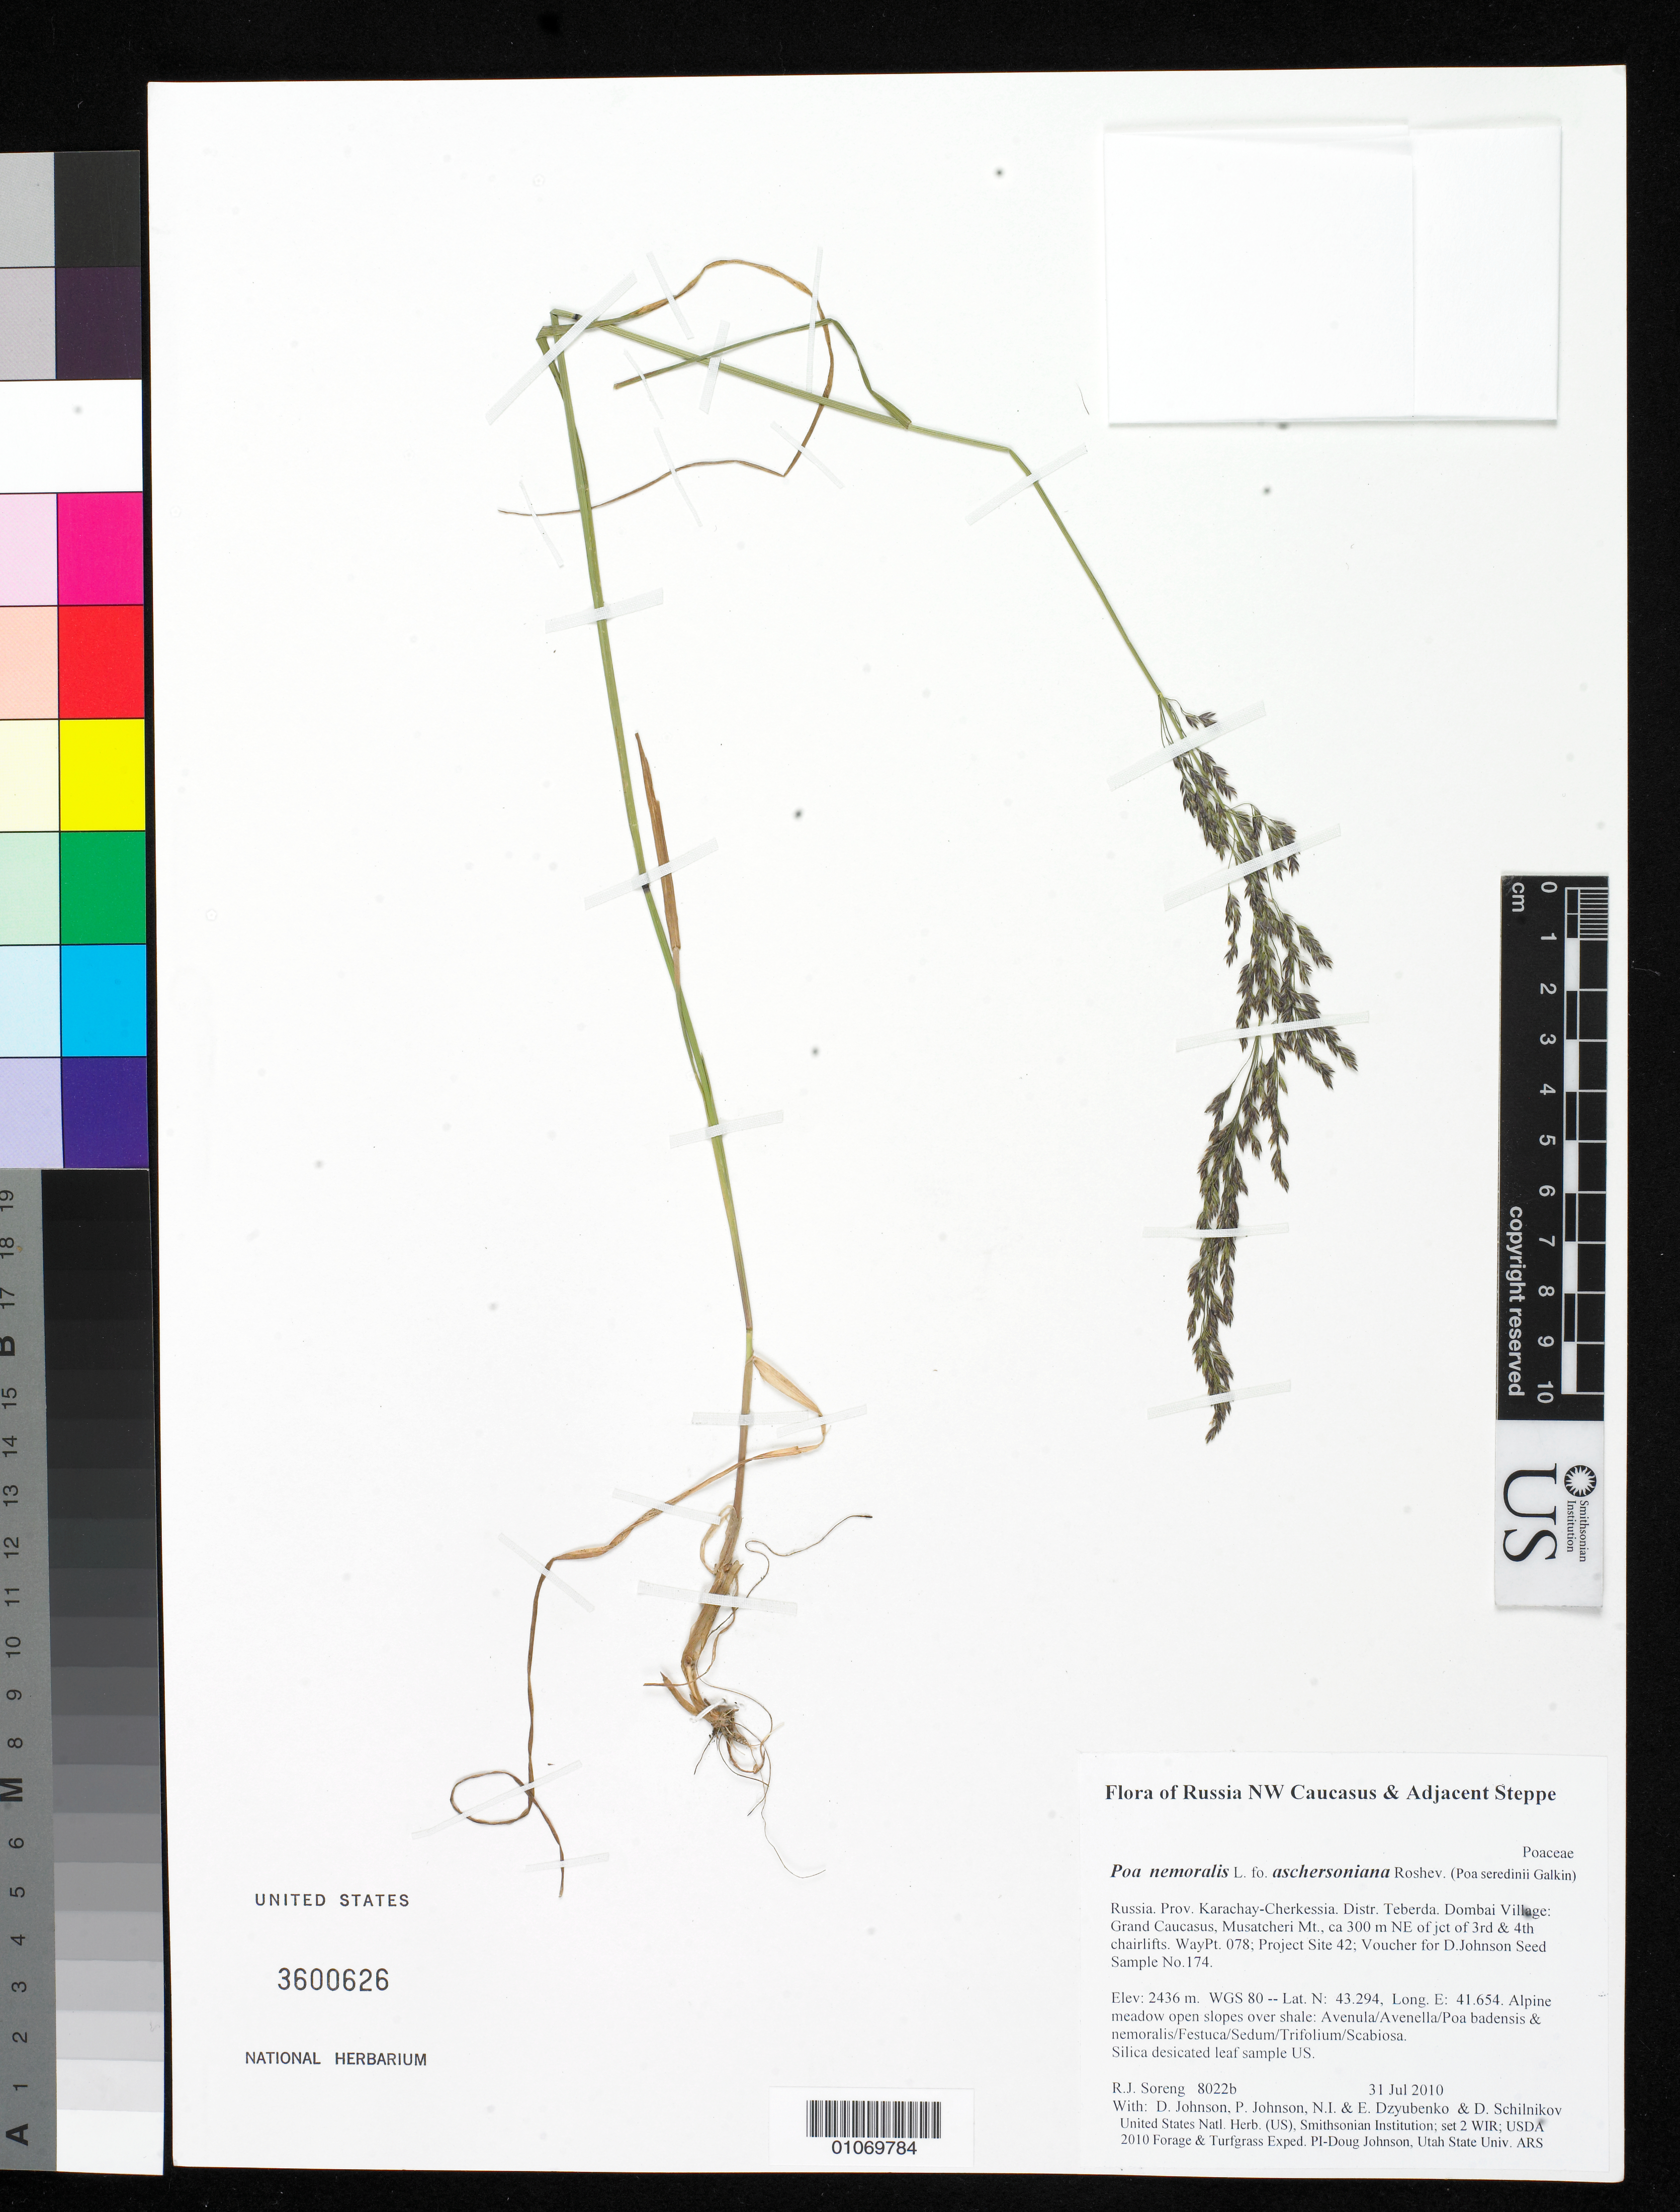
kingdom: Plantae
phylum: Tracheophyta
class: Liliopsida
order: Poales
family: Poaceae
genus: Poa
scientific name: Poa nemoralis f. aschersoniana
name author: Litv.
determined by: Soreng, Robert J., Research Associate (BOT), Smithsonian Institution - National Museum of Natural History (UNITED STATES)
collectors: R. J. Soreng, D. Johnson, P. Johnson, N. Dzyubenko, E. Dzyubenko & D. Schilnikov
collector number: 8022-b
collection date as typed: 31 Jul 2010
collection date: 2010-07-31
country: Russian Federation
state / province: Karachay-Cherkess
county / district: Teberda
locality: Dombai Village: Grand Caucasus, Musatcheri Mt., ca 300 m NE of jct of 3rd & 4th chairlifts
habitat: Alpine meadow open slopes over shale: Avenula/Avenella/Poa badensis & nemoralis/Festuca/Sedum/Trifolium/Scabiosa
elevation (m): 2436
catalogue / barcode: US 3600626